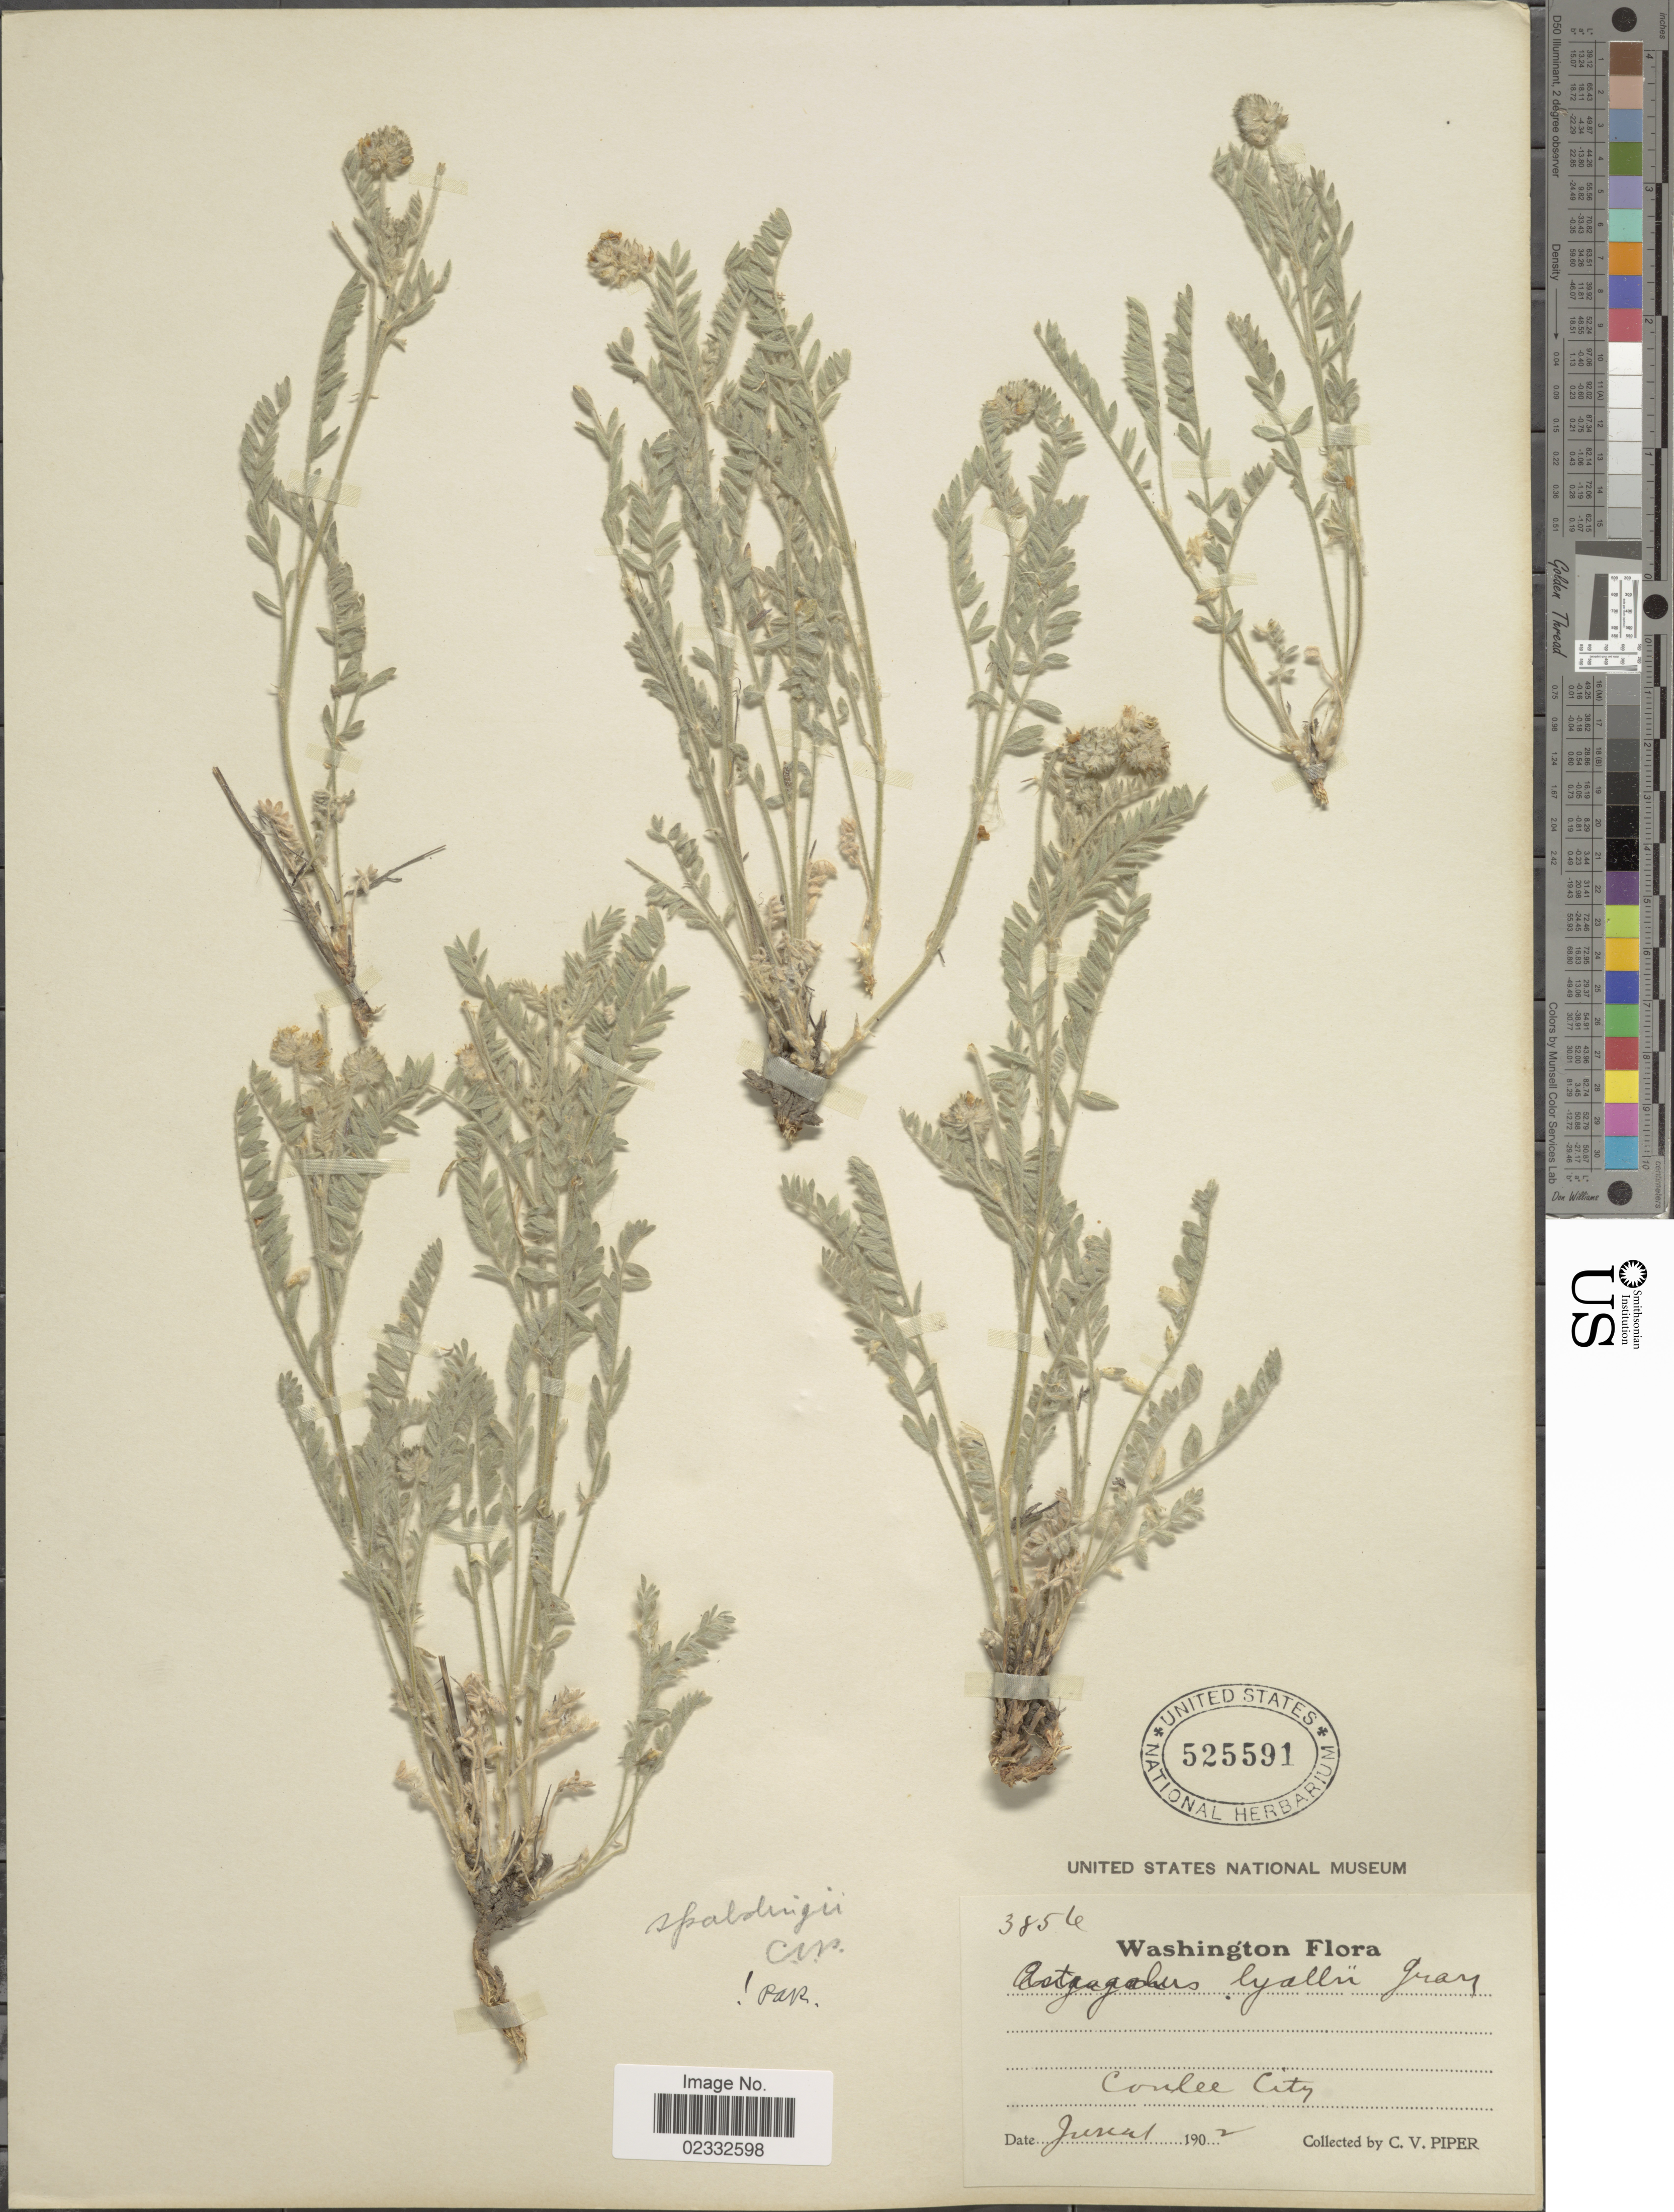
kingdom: Plantae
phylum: Tracheophyta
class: Magnoliopsida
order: Fabales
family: Fabaceae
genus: Astragalus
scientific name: Astragalus lyallii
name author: A. Gray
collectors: C. V. Piper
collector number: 3854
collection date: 1902-06-01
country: United States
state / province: Washington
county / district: Grant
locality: Coulee City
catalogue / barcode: US 525591